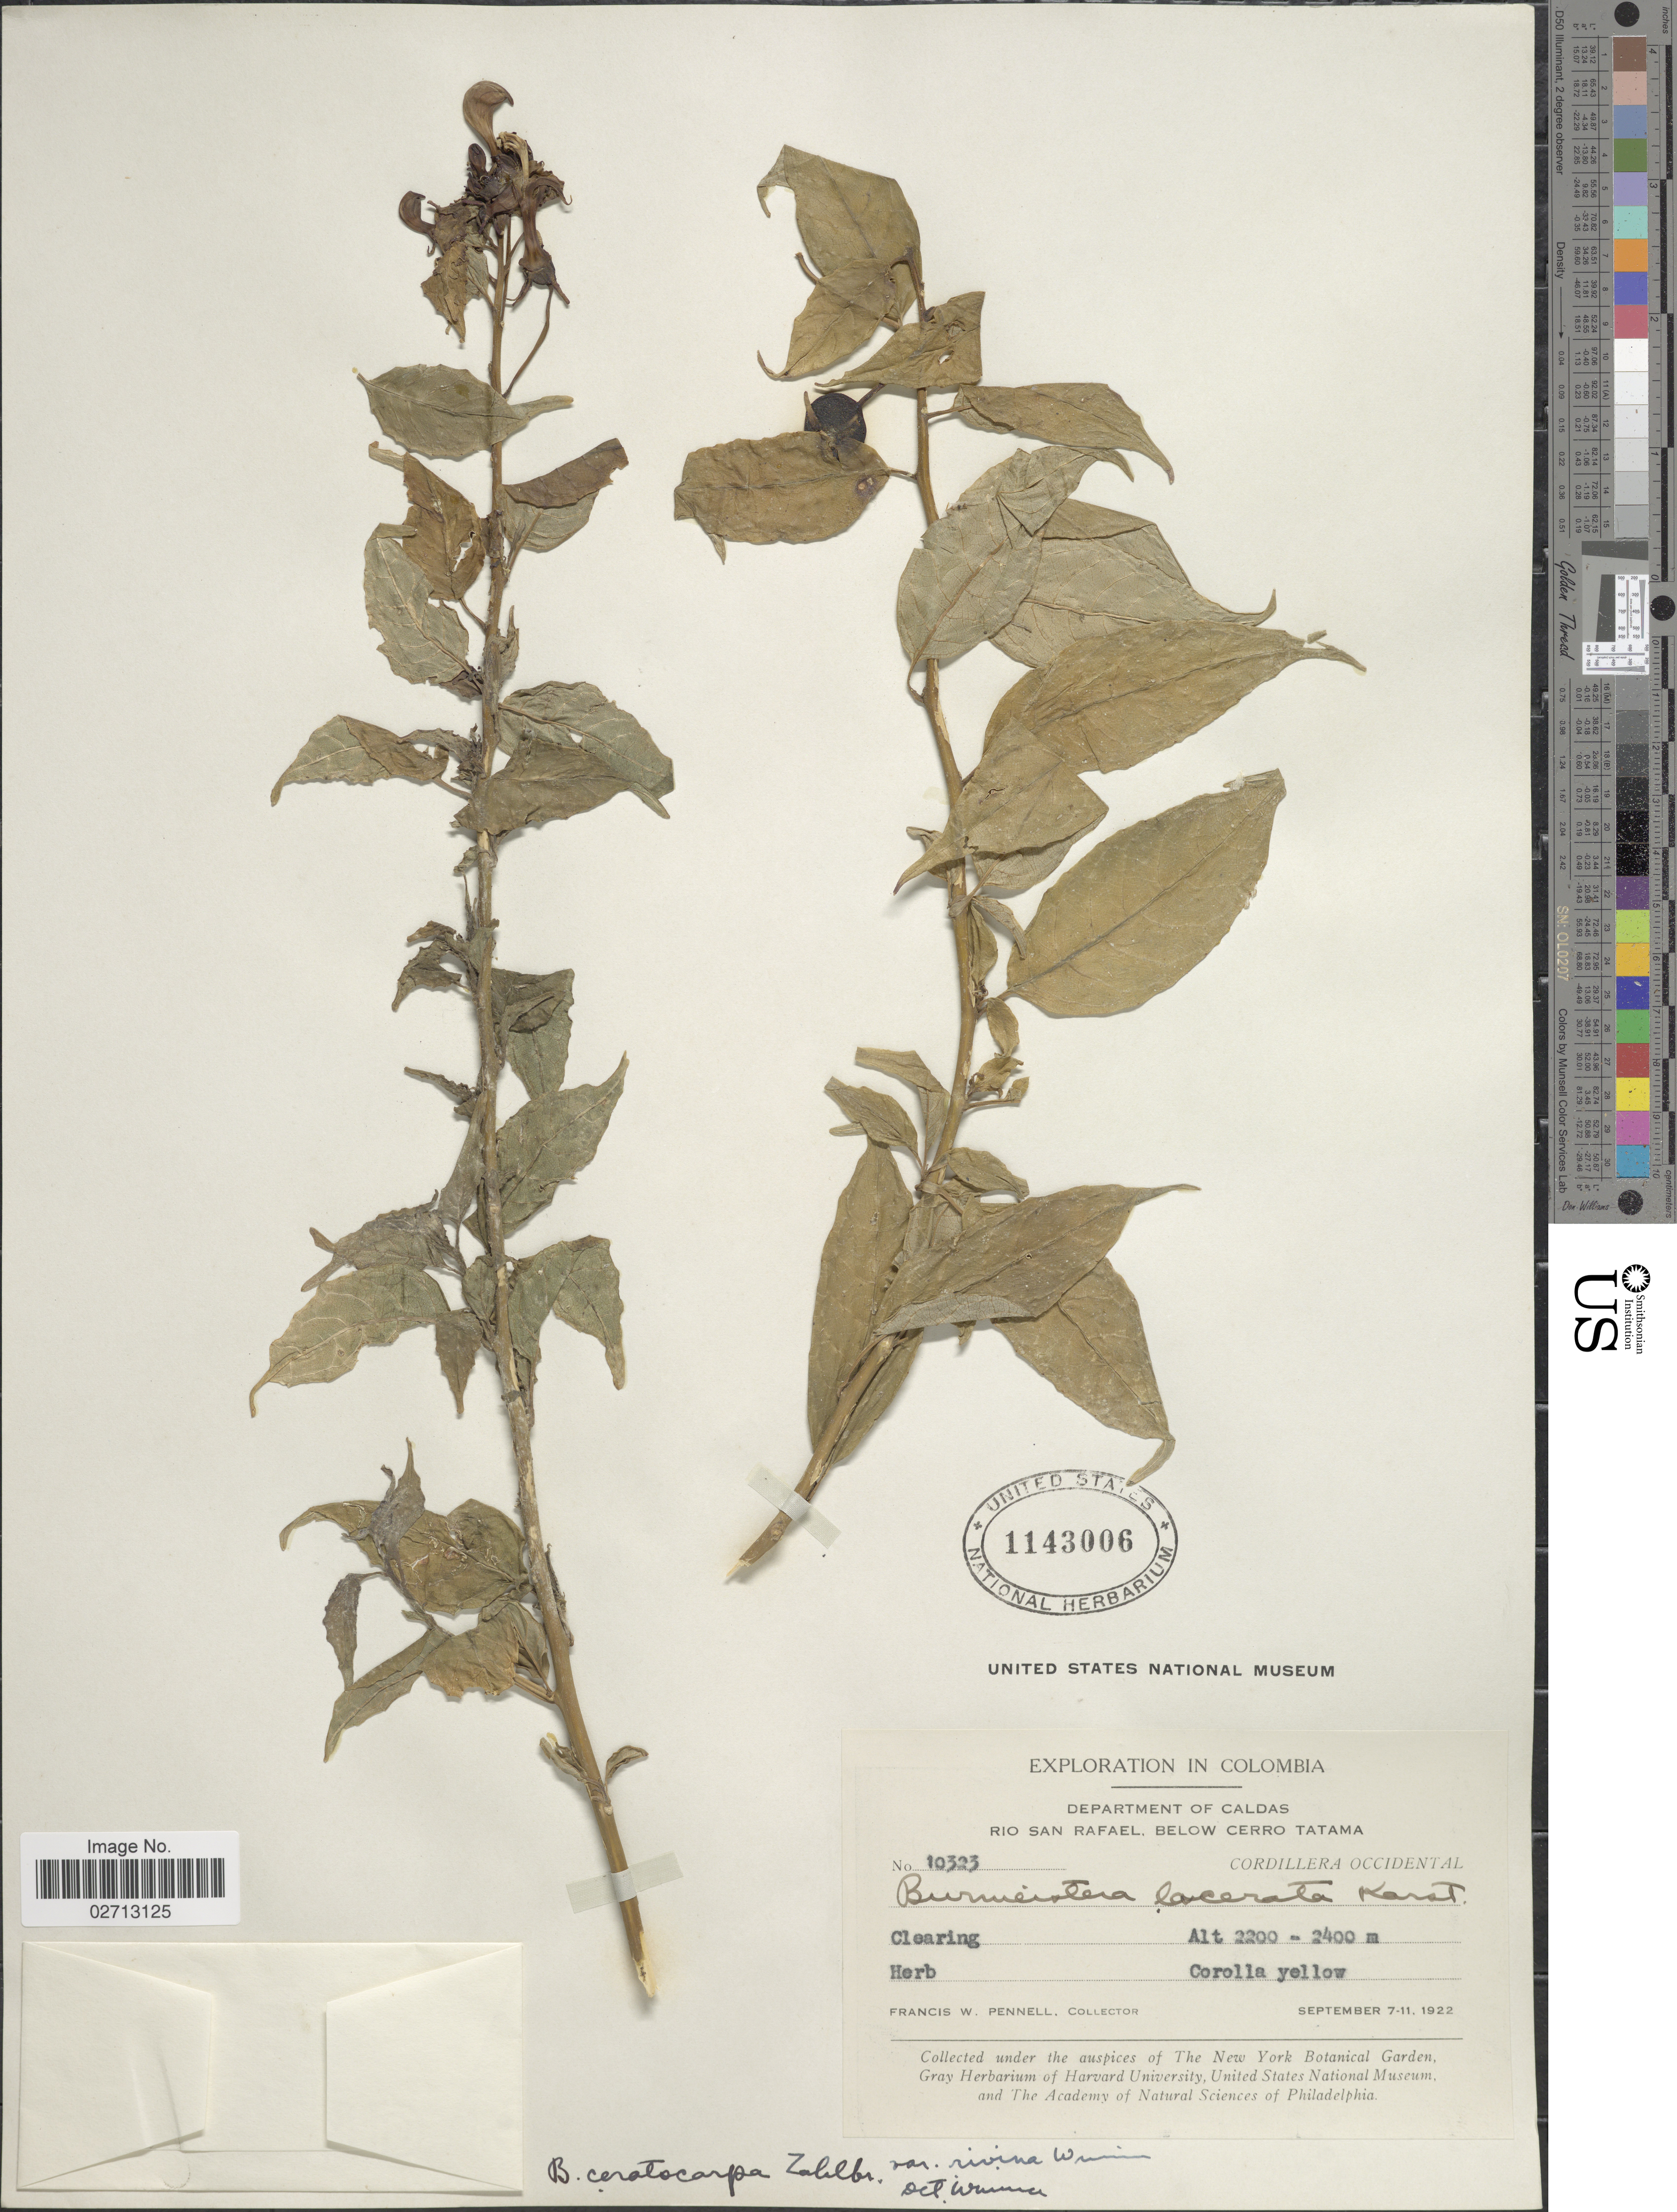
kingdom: Plantae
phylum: Tracheophyta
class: Magnoliopsida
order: Asterales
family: Campanulaceae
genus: Burmeistera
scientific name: Burmeistera ceratocarpa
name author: J. Zahlbr.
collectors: F. W. Pennell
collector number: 10323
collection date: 1922-09-07/1922-09-11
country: Colombia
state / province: Caldas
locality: Department of Caldas. Rio San Rafael, Below Cerro Tatama. Cordillera Occidental.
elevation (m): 2200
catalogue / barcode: US 1143006